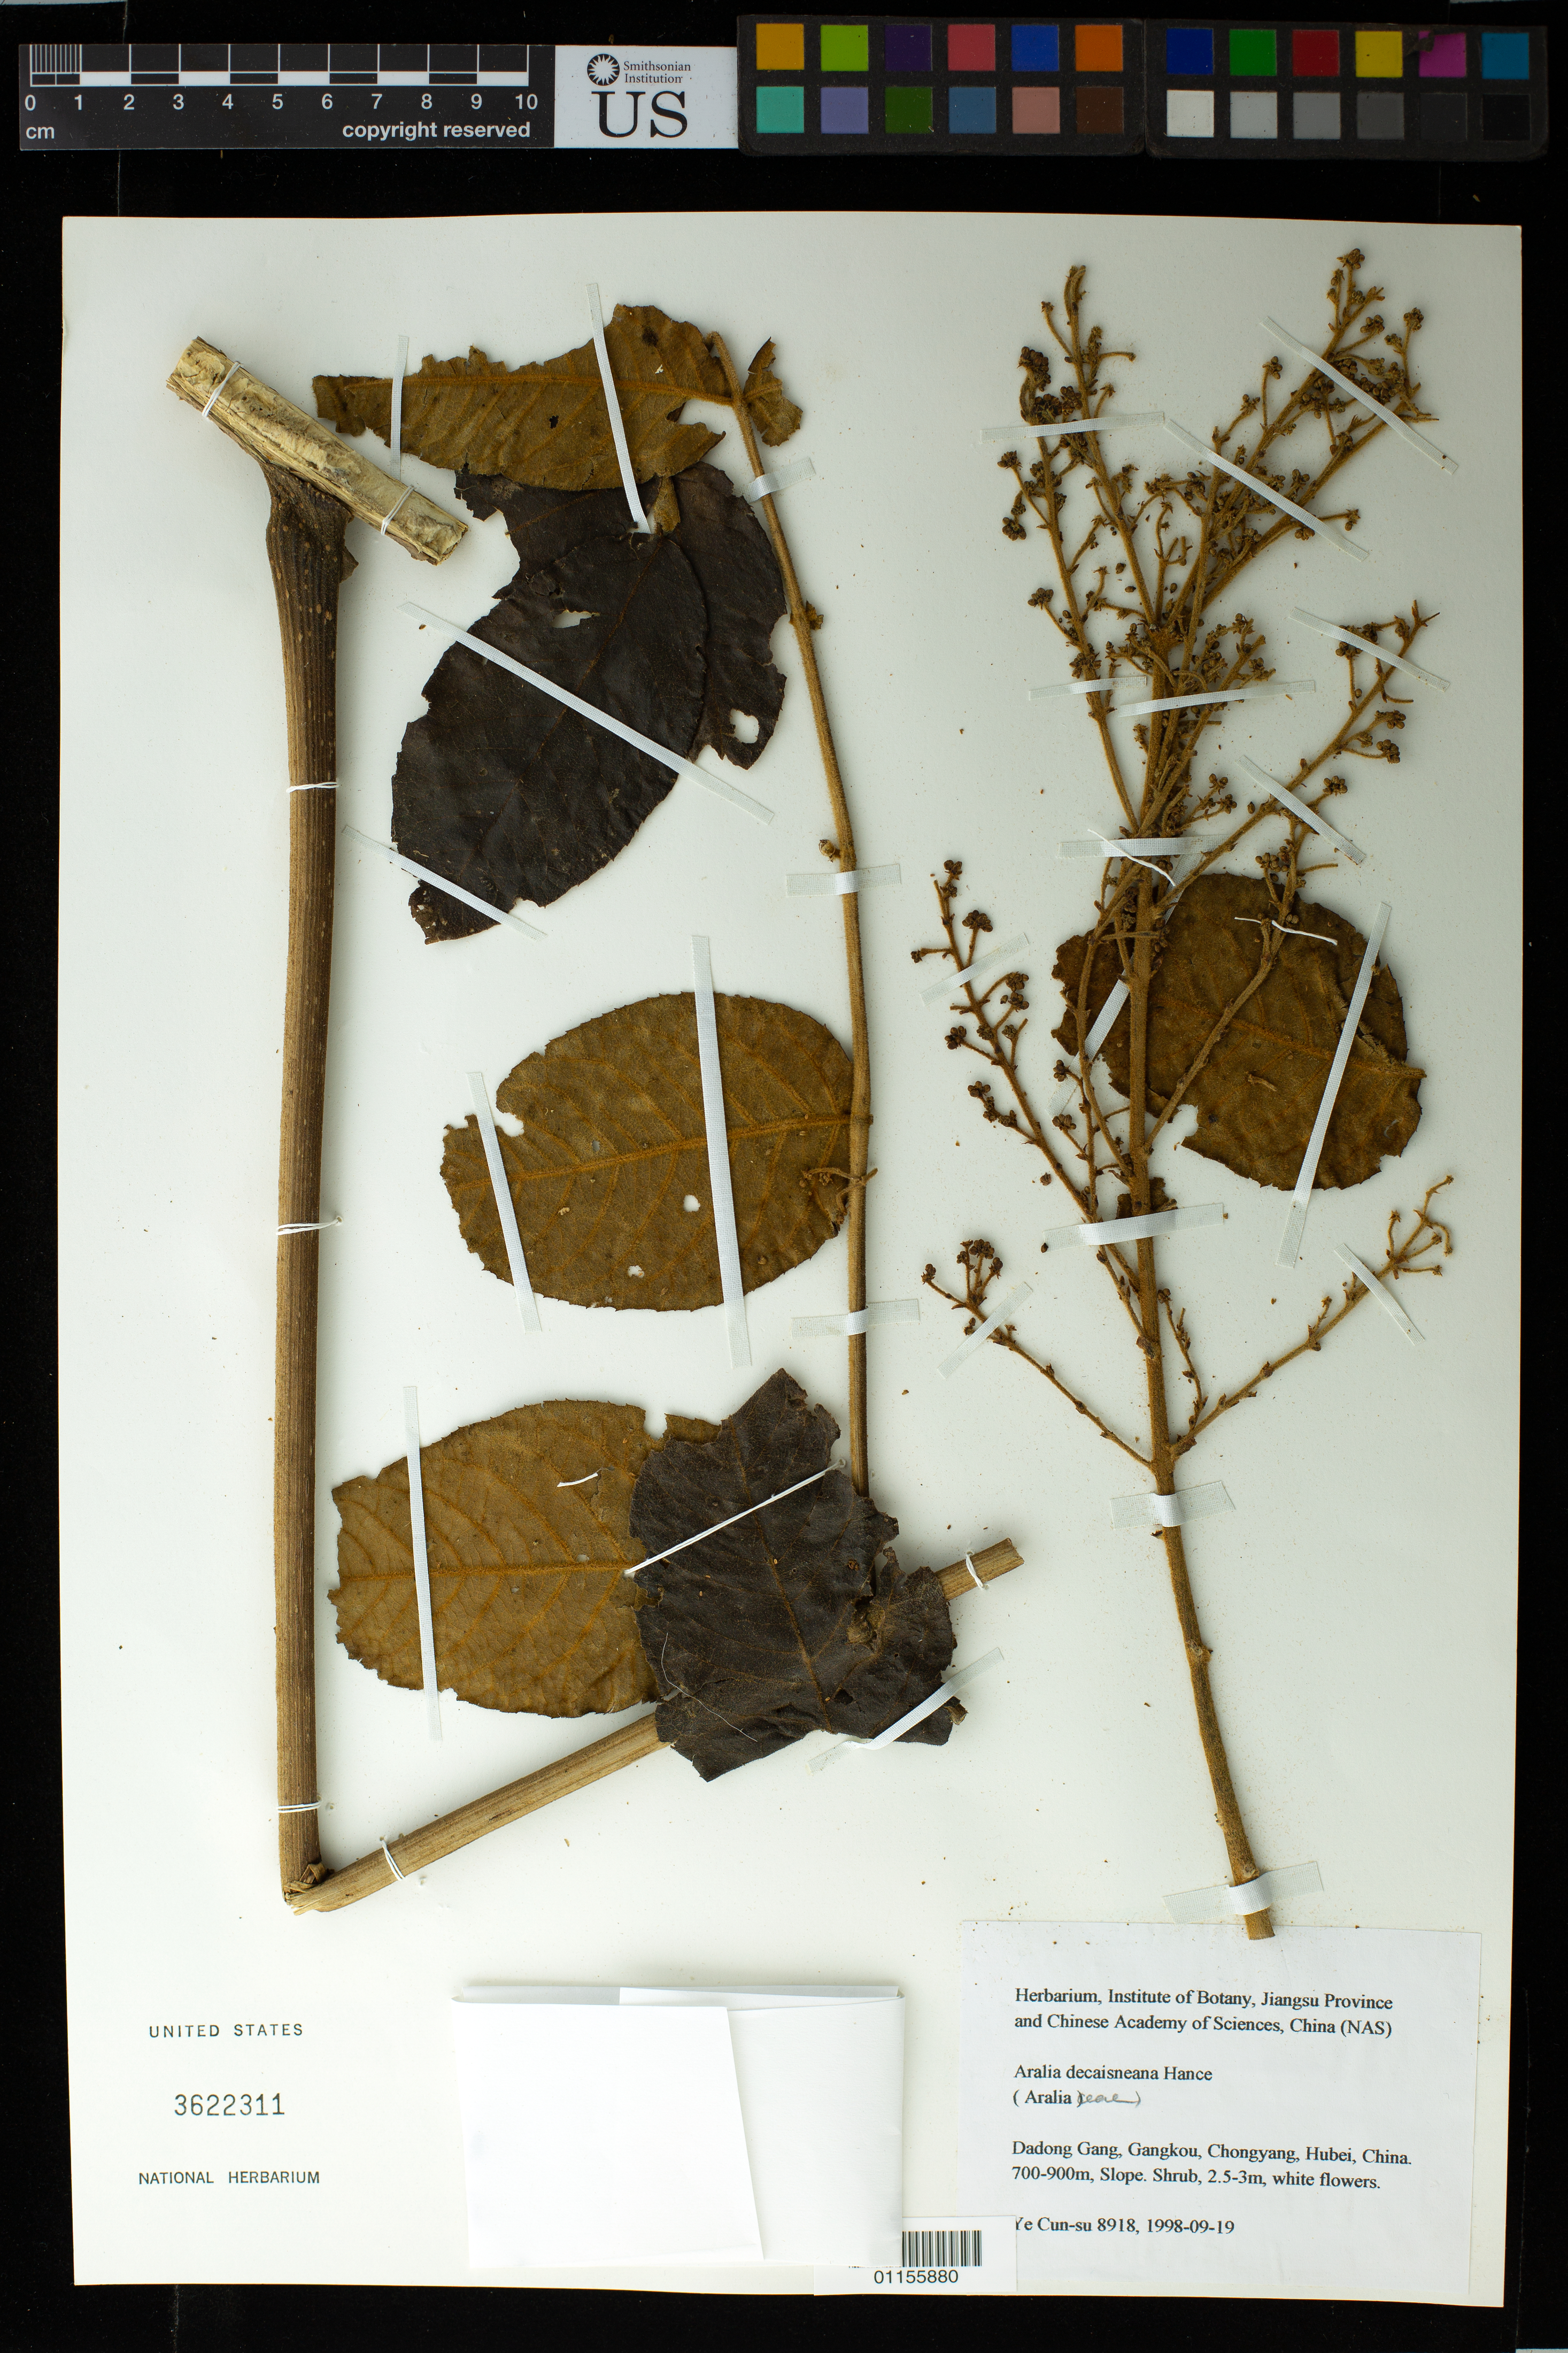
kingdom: Plantae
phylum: Tracheophyta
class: Magnoliopsida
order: Apiales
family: Araliaceae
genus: Aralia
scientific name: Aralia decaisneana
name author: Hance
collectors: Ye Cun-su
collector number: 8918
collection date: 1998-09-19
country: China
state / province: Hubei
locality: Dadong Gang, Gangkou, Chongyang.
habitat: Slope.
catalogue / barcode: US 3622311